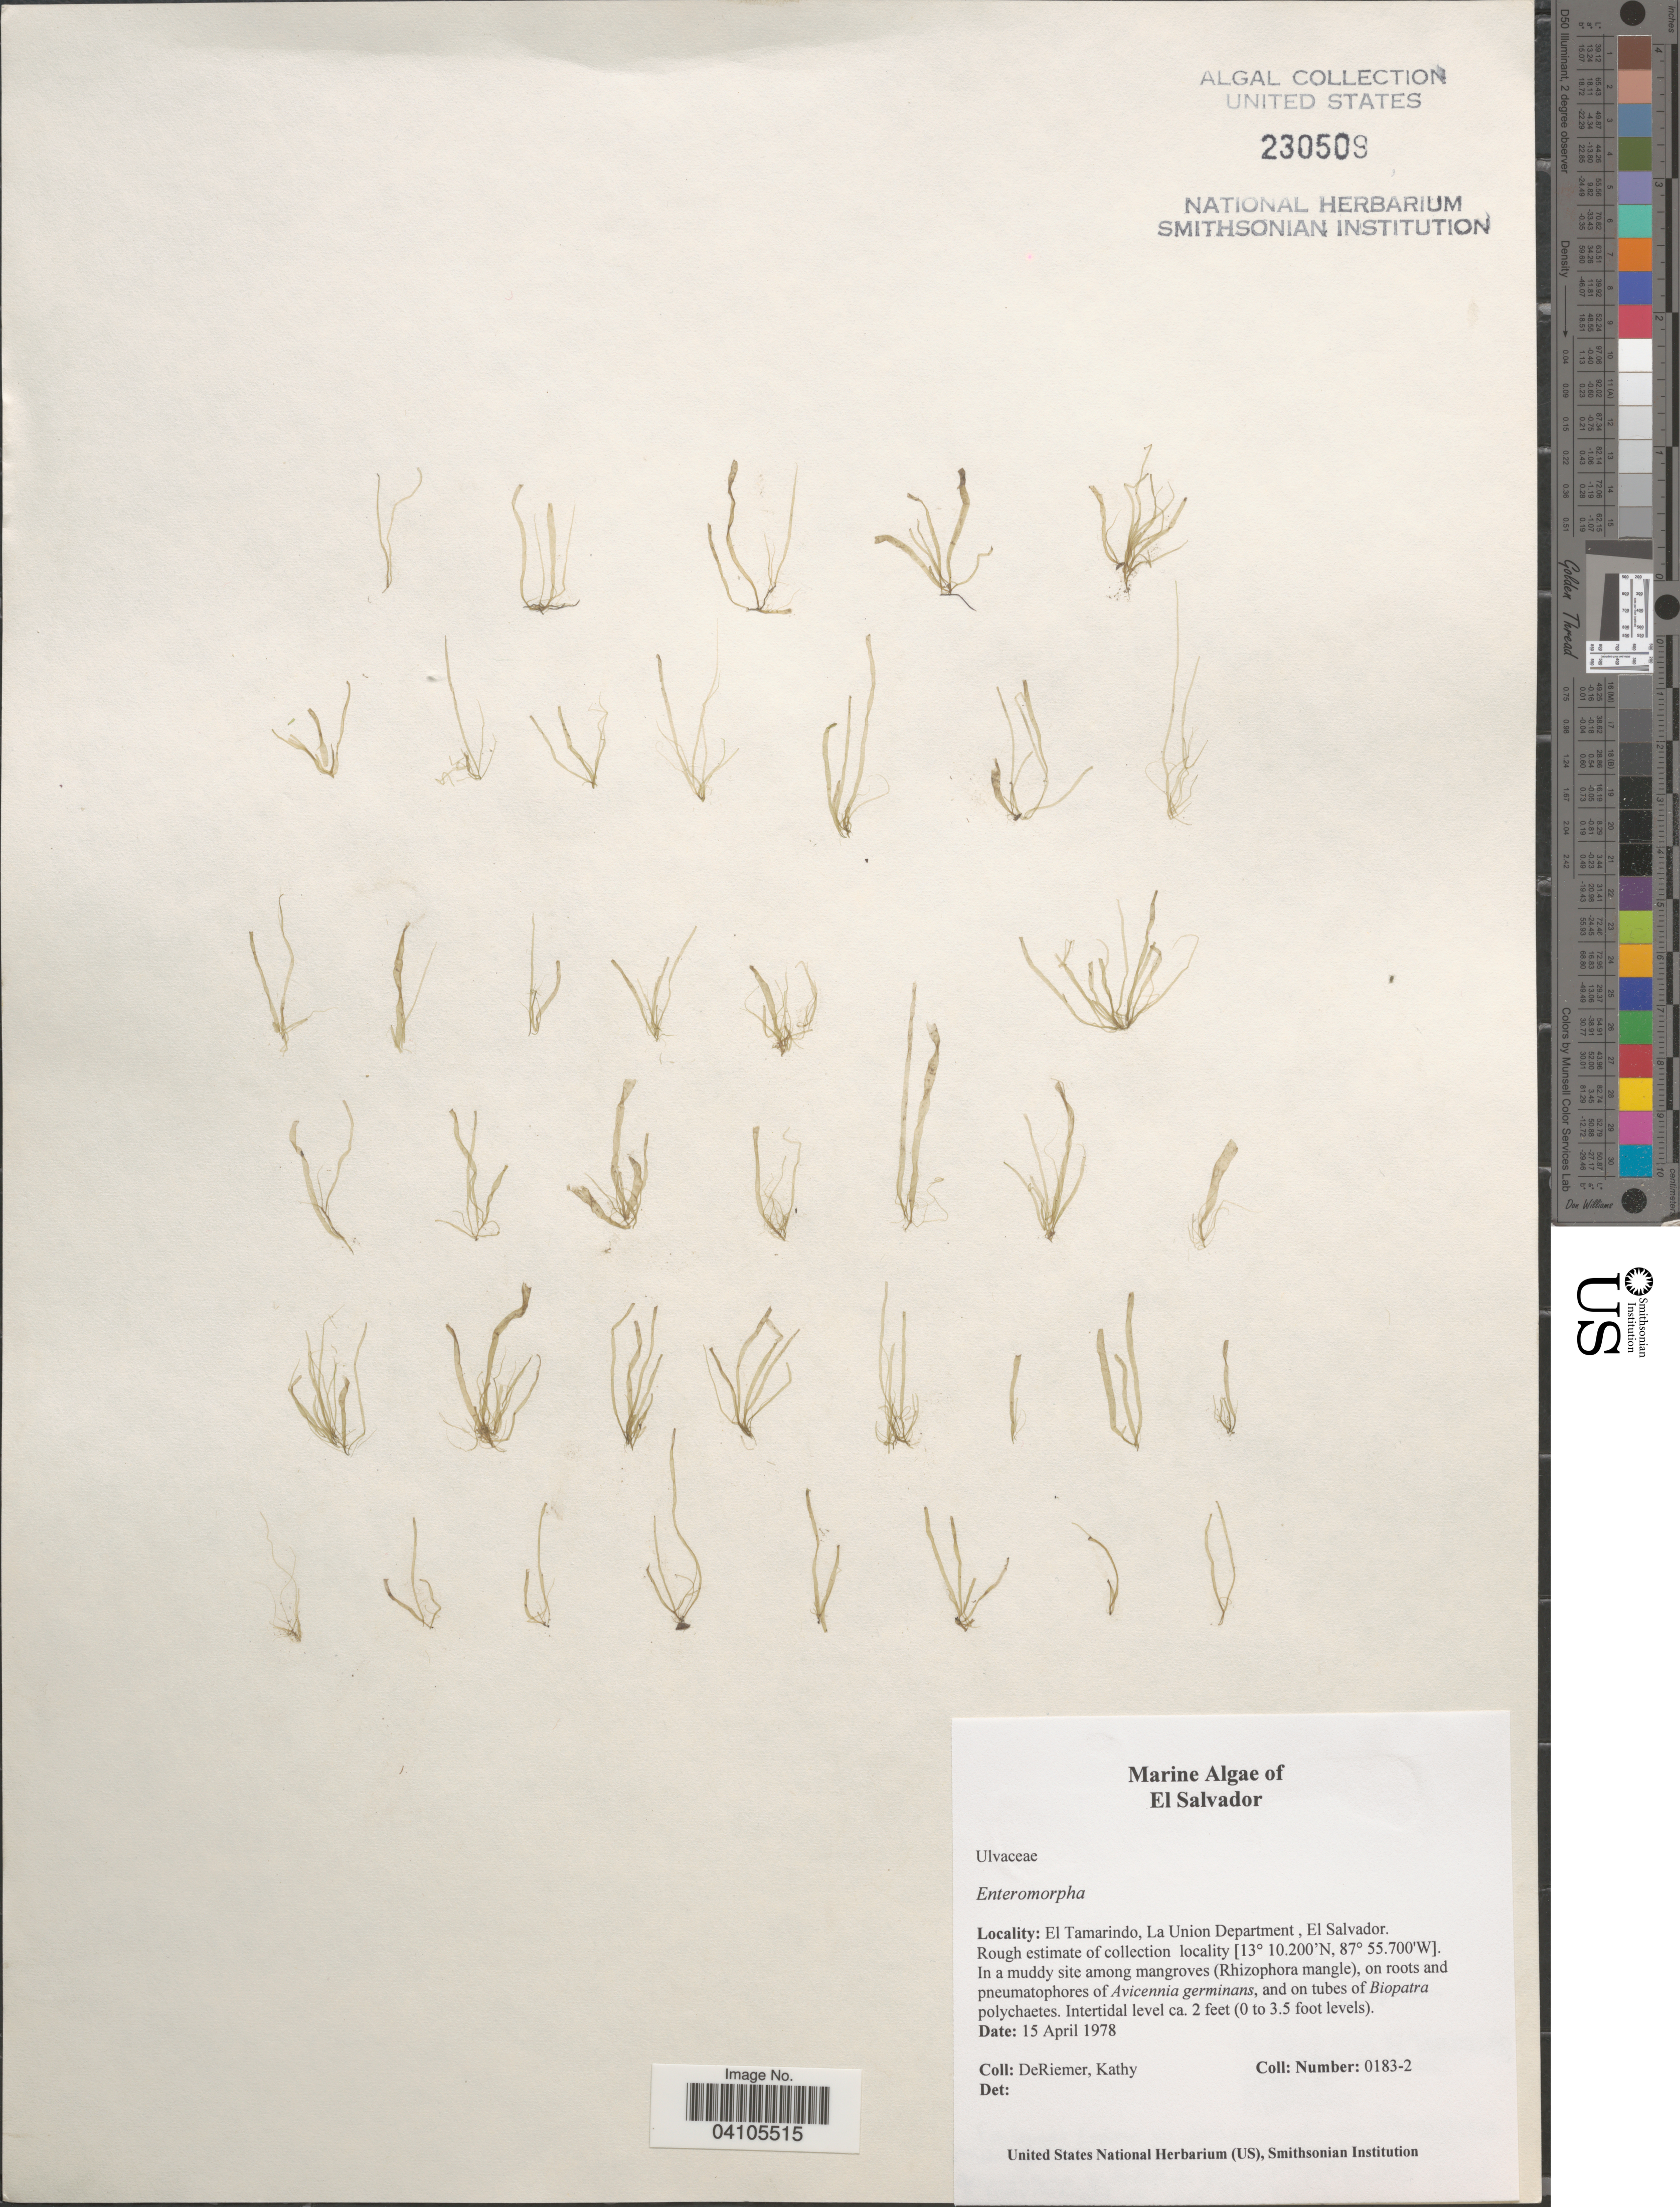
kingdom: Plantae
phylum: Chlorophyta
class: Ulvophyceae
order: Ulvales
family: Ulvaceae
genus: Ulva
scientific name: Ulva sp.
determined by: Algae name updating Project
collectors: K. DeRiemer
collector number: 0183-2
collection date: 1978-04-15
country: El Salvador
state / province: La Union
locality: El Tamarindo, La Union Department.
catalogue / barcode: US 230509